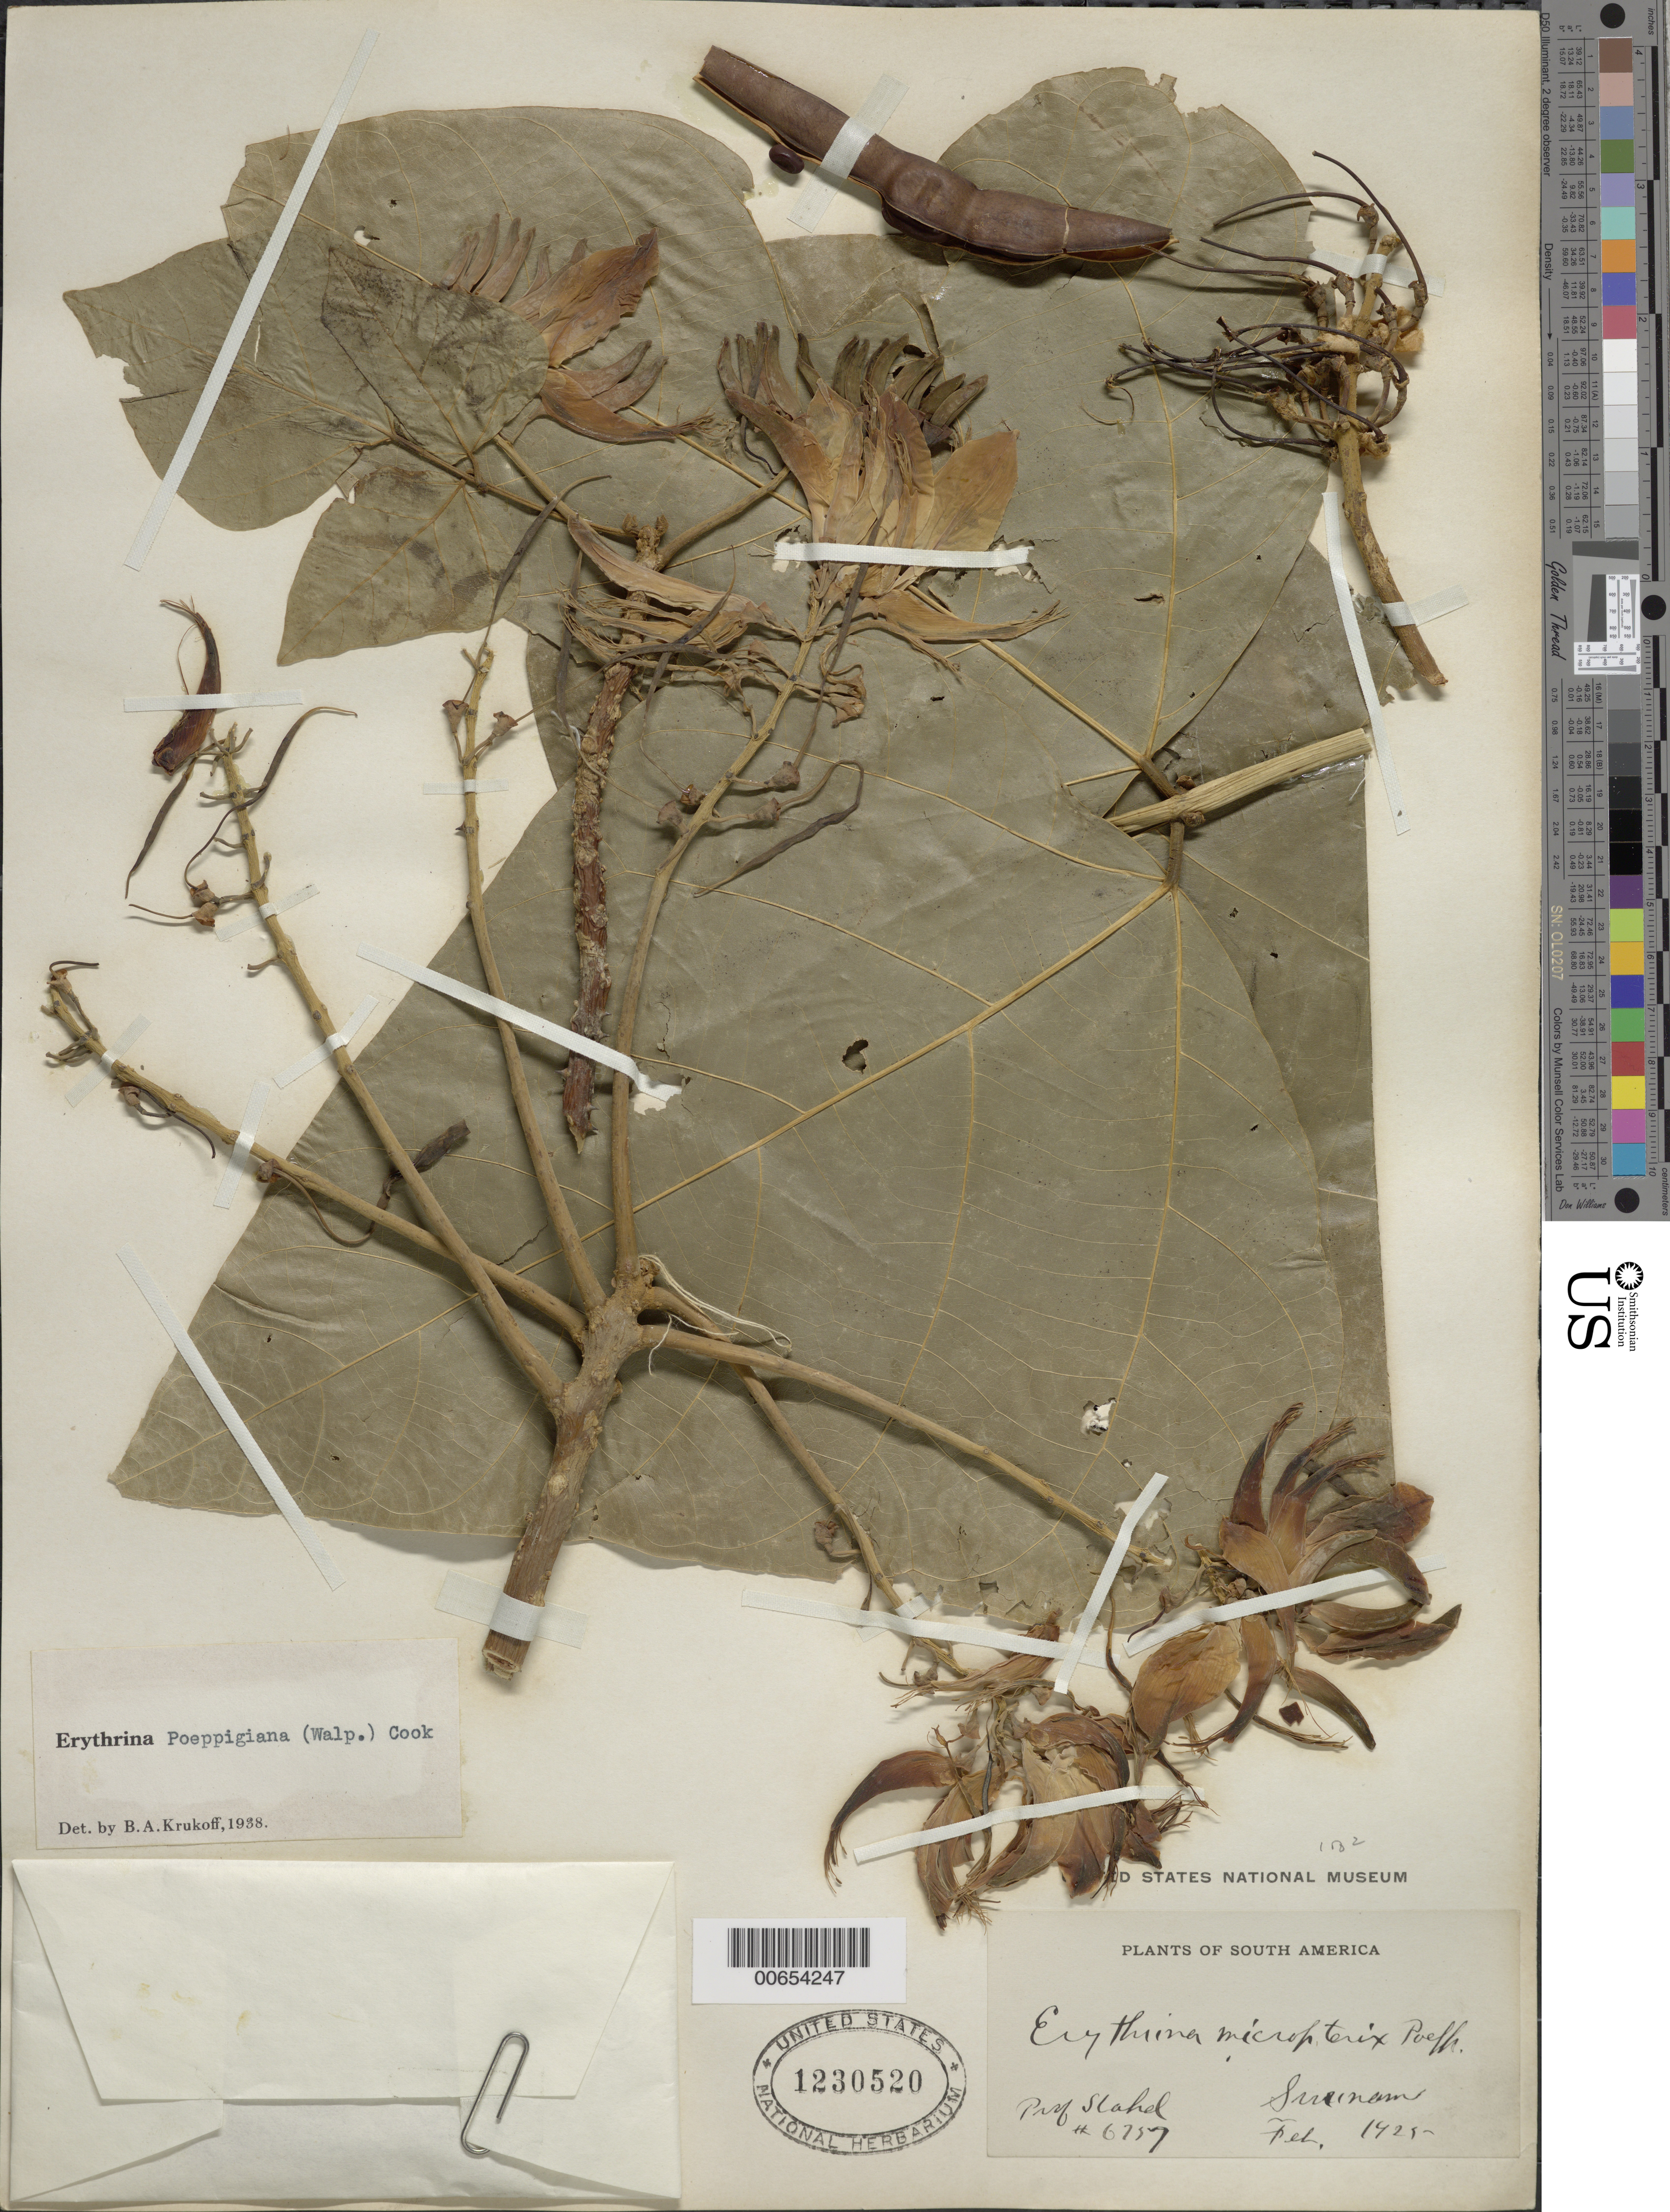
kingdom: Plantae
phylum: Tracheophyta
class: Magnoliopsida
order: Fabales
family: Fabaceae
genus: Erythrina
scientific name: Erythrina poeppigiana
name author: (Walp.) O.F. Cook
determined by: Krukoff, B. A.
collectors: G. Stahel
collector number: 6757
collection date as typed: Feb-25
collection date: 1925-02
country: Suriname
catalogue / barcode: US 1230520